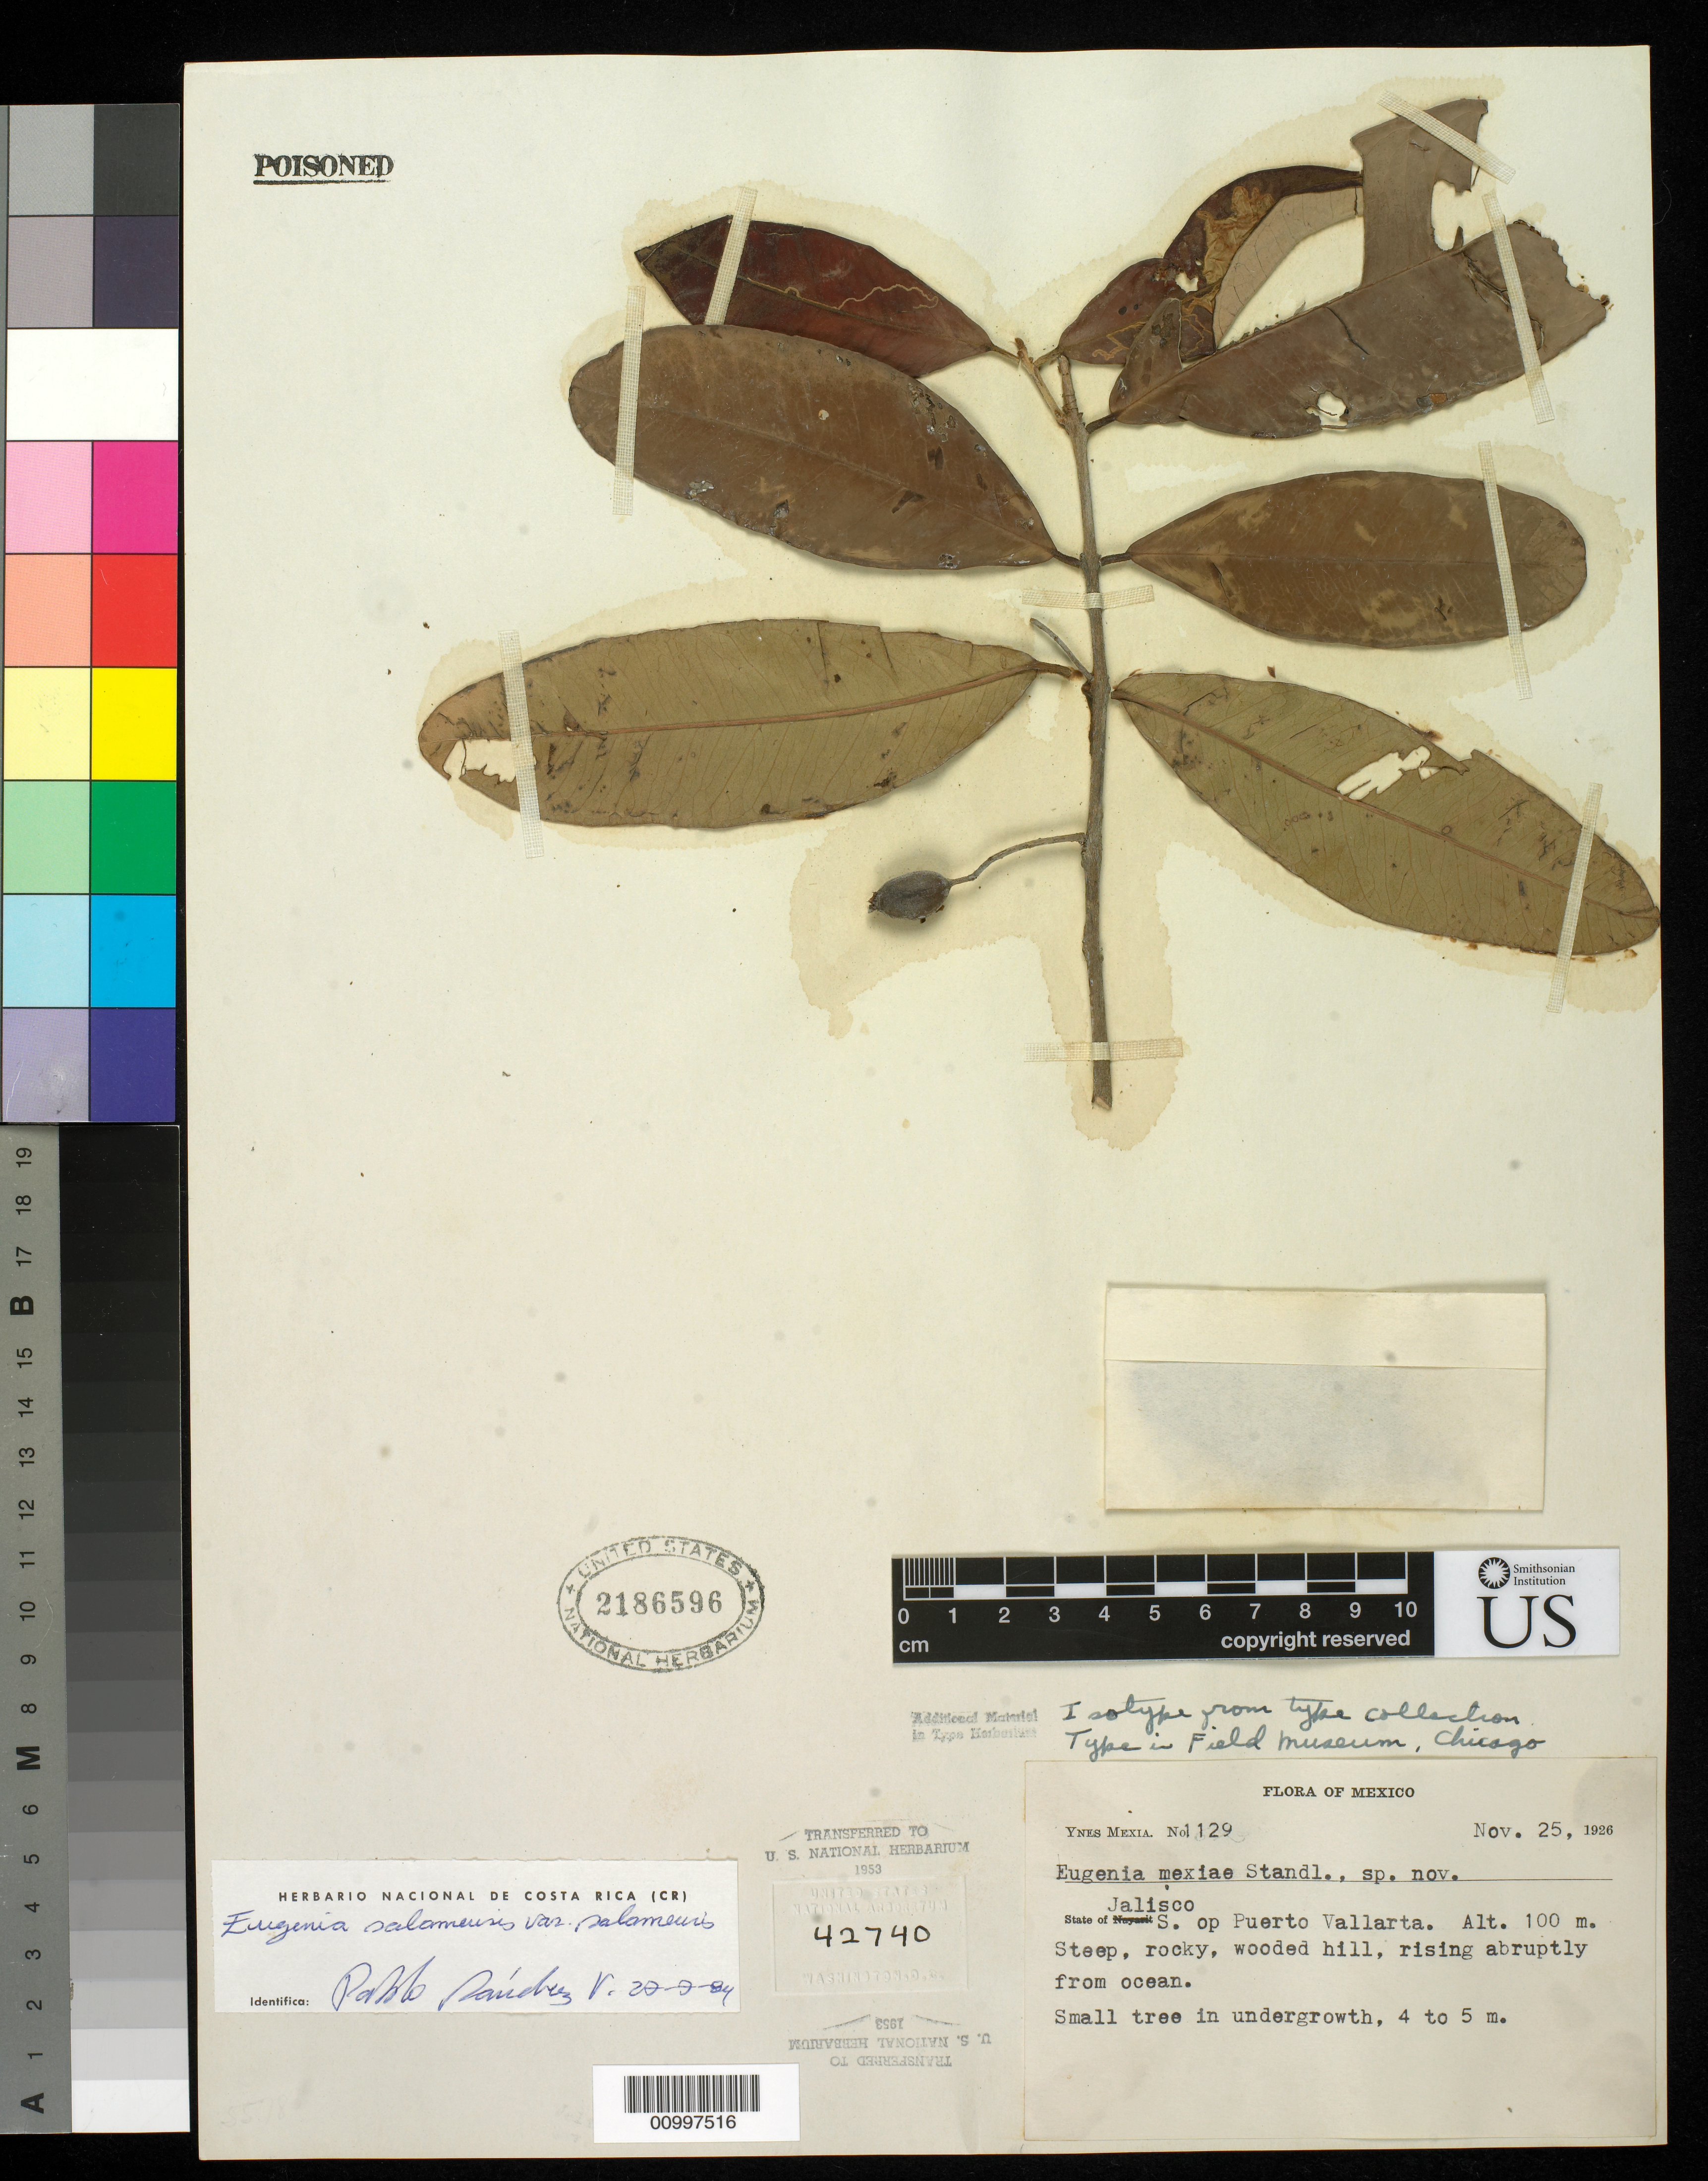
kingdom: Plantae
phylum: Tracheophyta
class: Magnoliopsida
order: Myrtales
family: Myrtaceae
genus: Eugenia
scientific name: Eugenia salamensis var. salamensis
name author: Donn. Sm.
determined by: Sanchez, P. E.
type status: Isotype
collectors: Y. Mexia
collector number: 1129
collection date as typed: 25 Nov 1926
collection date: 1926-11-25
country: Mexico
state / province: Jalisco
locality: S. of Puerto Vallarta.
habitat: Steep, rocky, wooded hill, rising abruptly from ocean.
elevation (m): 110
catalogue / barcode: US 2186596